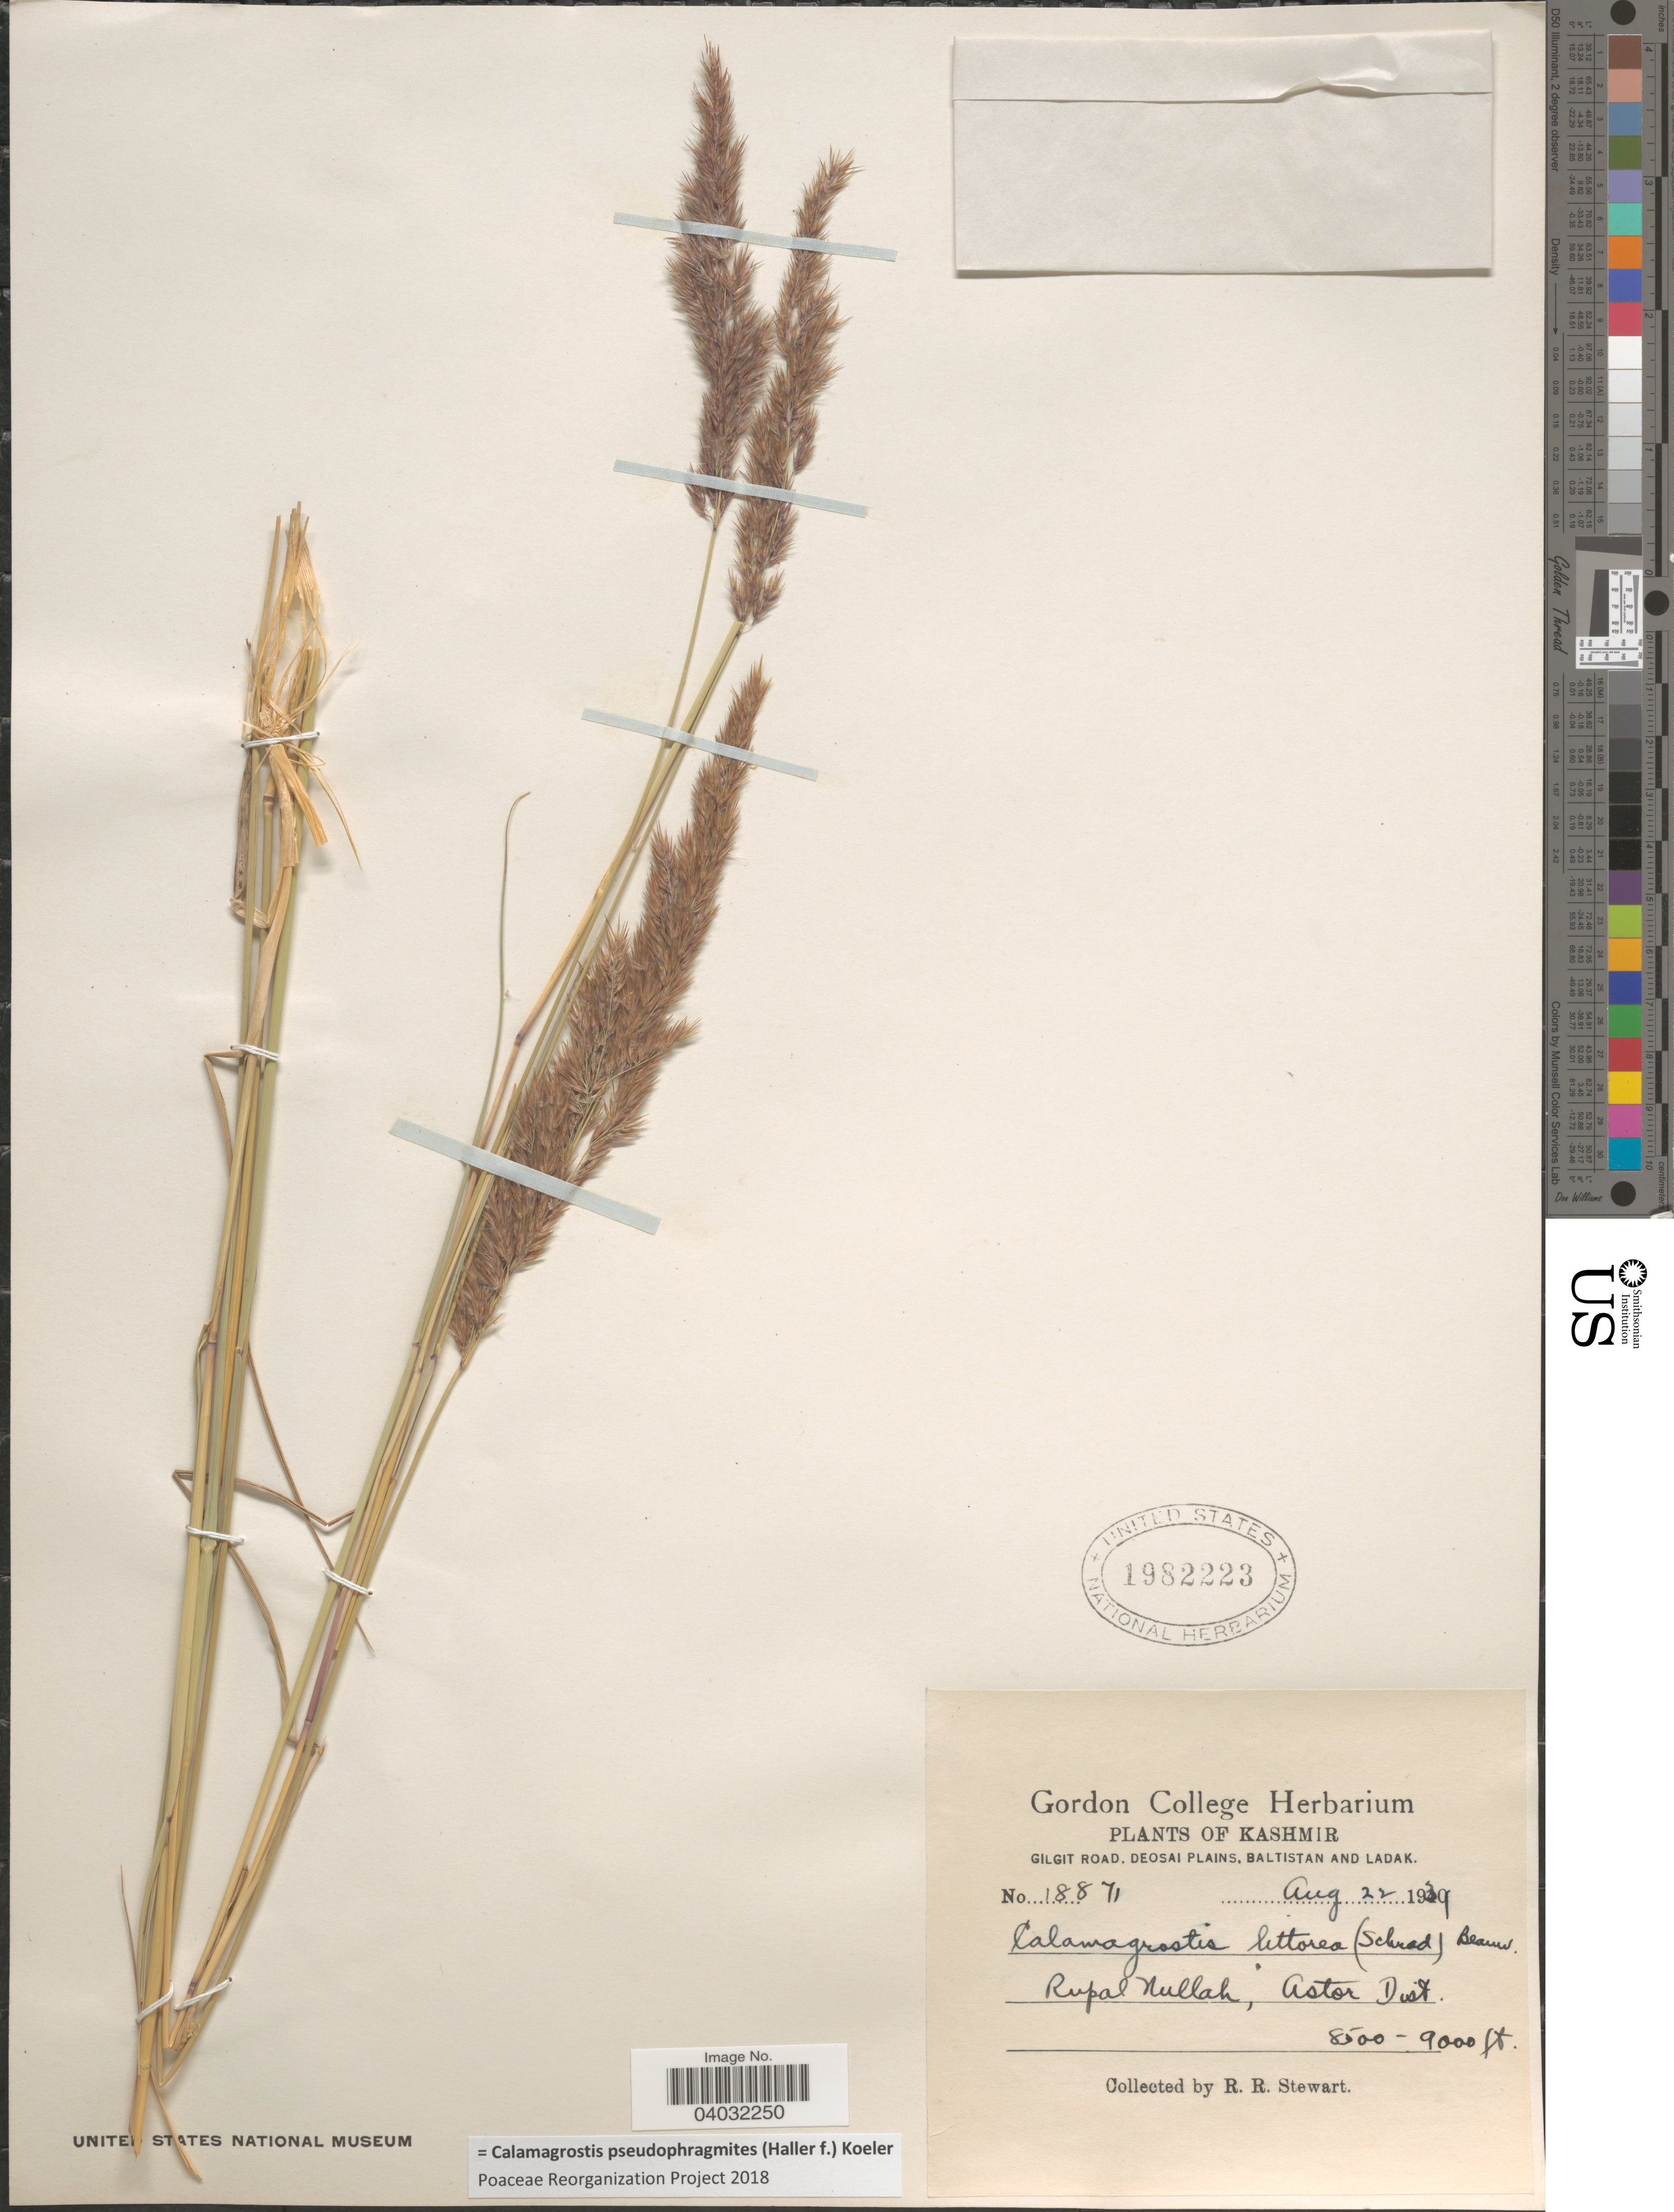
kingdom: Plantae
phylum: Tracheophyta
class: Liliopsida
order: Poales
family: Poaceae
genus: Calamagrostis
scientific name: Calamagrostis pseudophragmites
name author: (Haller f.) Koeler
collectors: R. Stewart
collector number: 18871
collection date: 1939-08-22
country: Pakistan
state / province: Gilgit-Baltistan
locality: Kashmir. Gilgit Road, Deosai Plains, Baltistan and Ladak. Rupal Nullah, Astor Distr.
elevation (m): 2591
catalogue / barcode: US 1982223